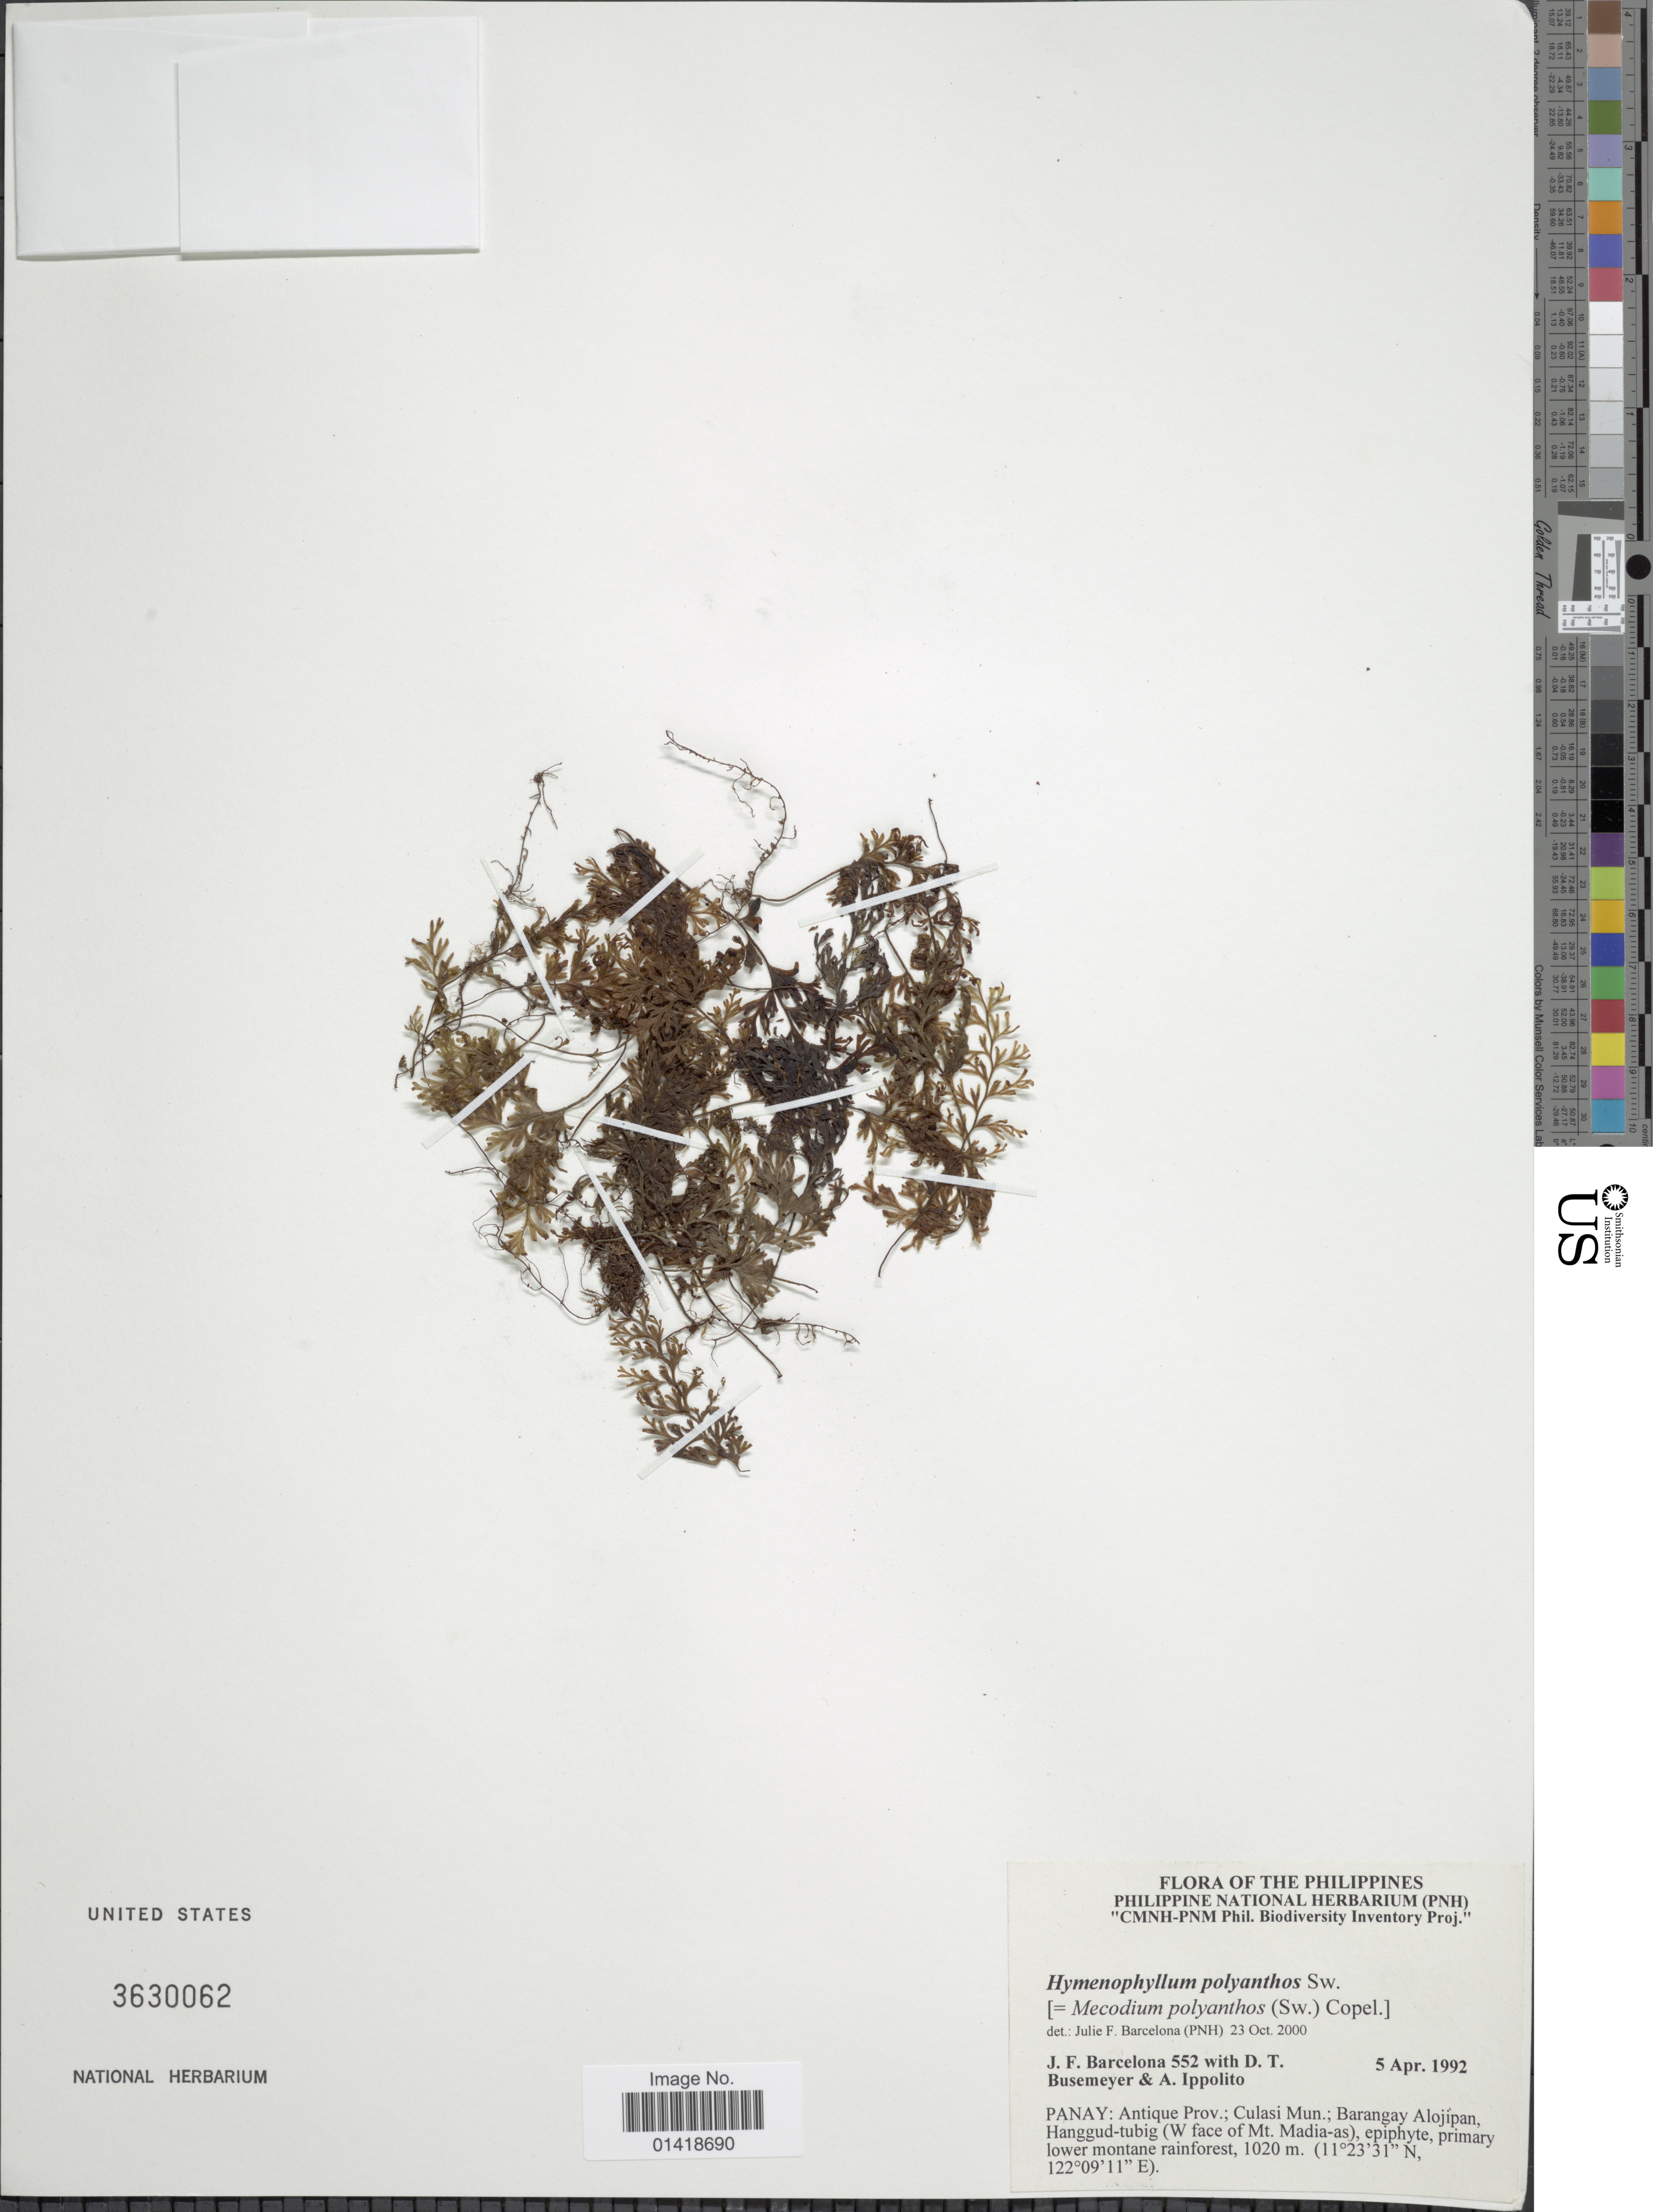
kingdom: Plantae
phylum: Tracheophyta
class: Polypodiopsida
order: Hymenophyllales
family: Hymenophyllaceae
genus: Hymenophyllum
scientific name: Hymenophyllum polyanthos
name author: (Sw.) Sw.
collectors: J. F. Barcelona, D. Busemeyer & A. Ippolito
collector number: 552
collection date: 1992-04-05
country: Philippines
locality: The Philippines. Panay: Antique Prov.; Culasi Mun.: Barangay Alojipan, Hanggud-tubig (W of face of Mt. Madia-as)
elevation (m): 1020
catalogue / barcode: US 3630062